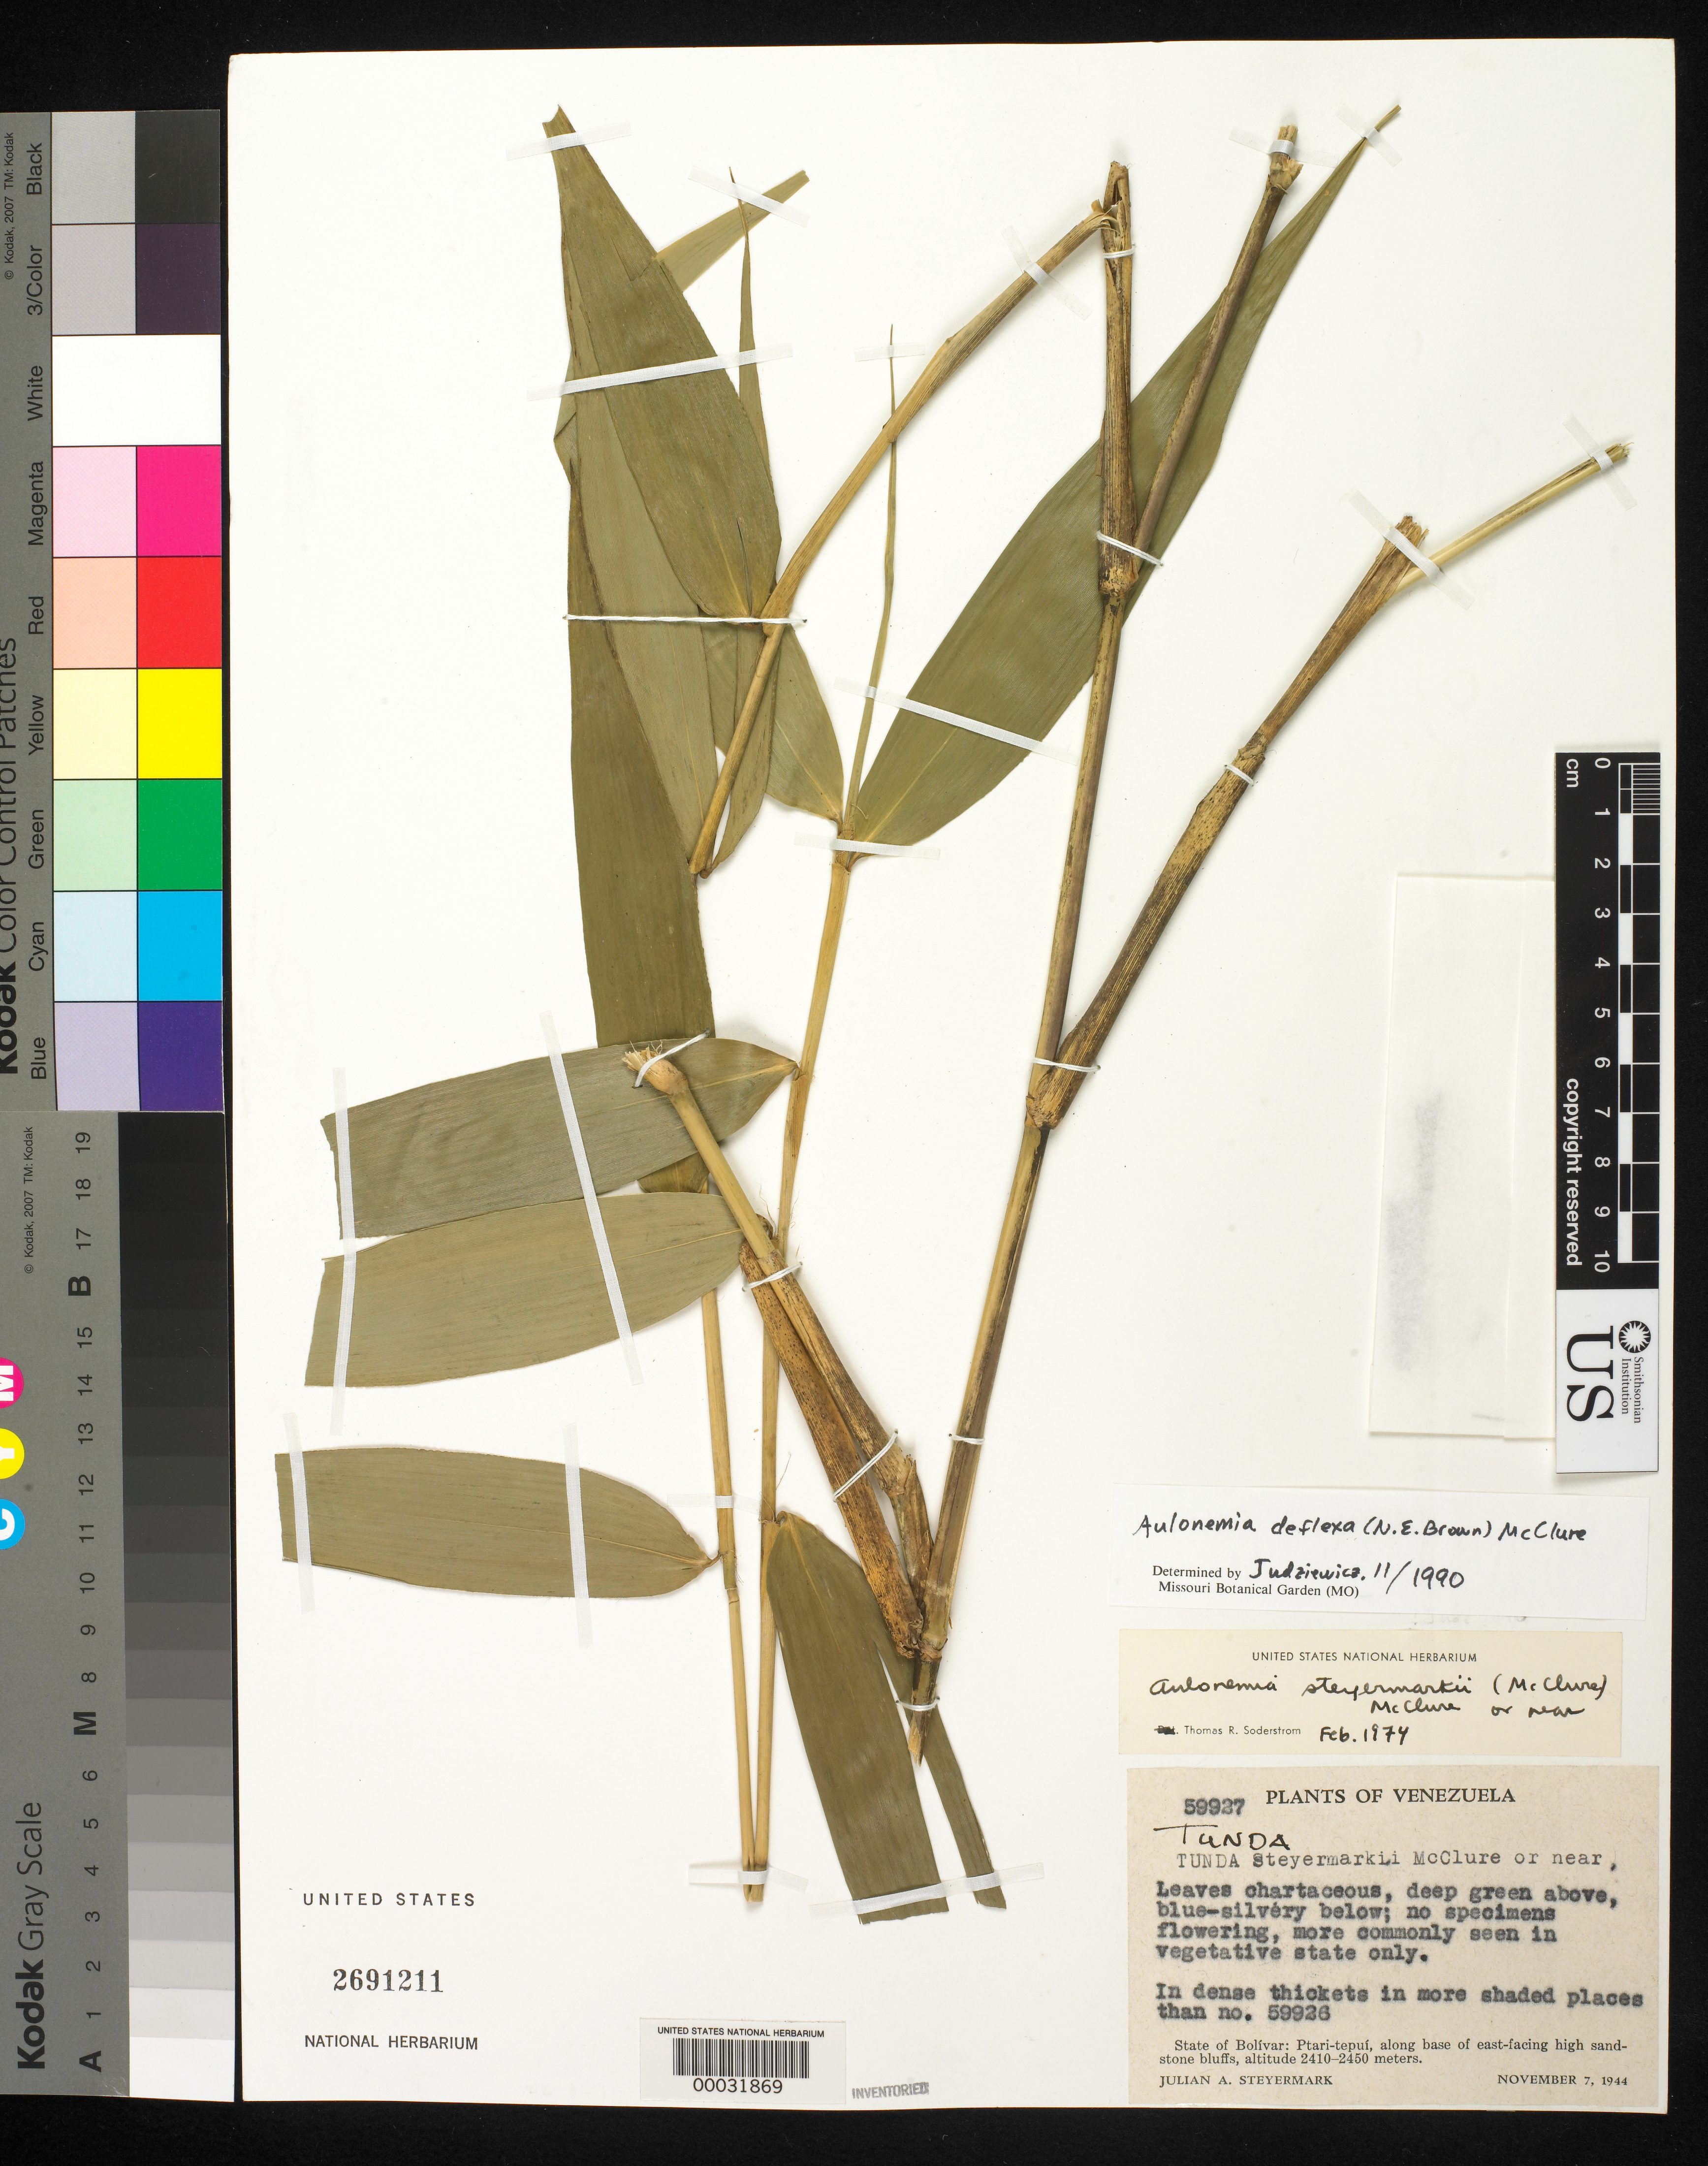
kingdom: Plantae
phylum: Tracheophyta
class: Liliopsida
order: Poales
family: Poaceae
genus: Aulonemia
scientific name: Aulonemia deflexa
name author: (N.E. Br.) McClure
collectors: J. Steyermark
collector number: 59927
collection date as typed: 07 Nov 1944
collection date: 1944-11-07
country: Venezuela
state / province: Bolivar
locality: Ptari-tepui, along base of e facing high sandstone bluffs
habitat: In dense thickets in shaded place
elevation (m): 2410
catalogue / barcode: US 2691211